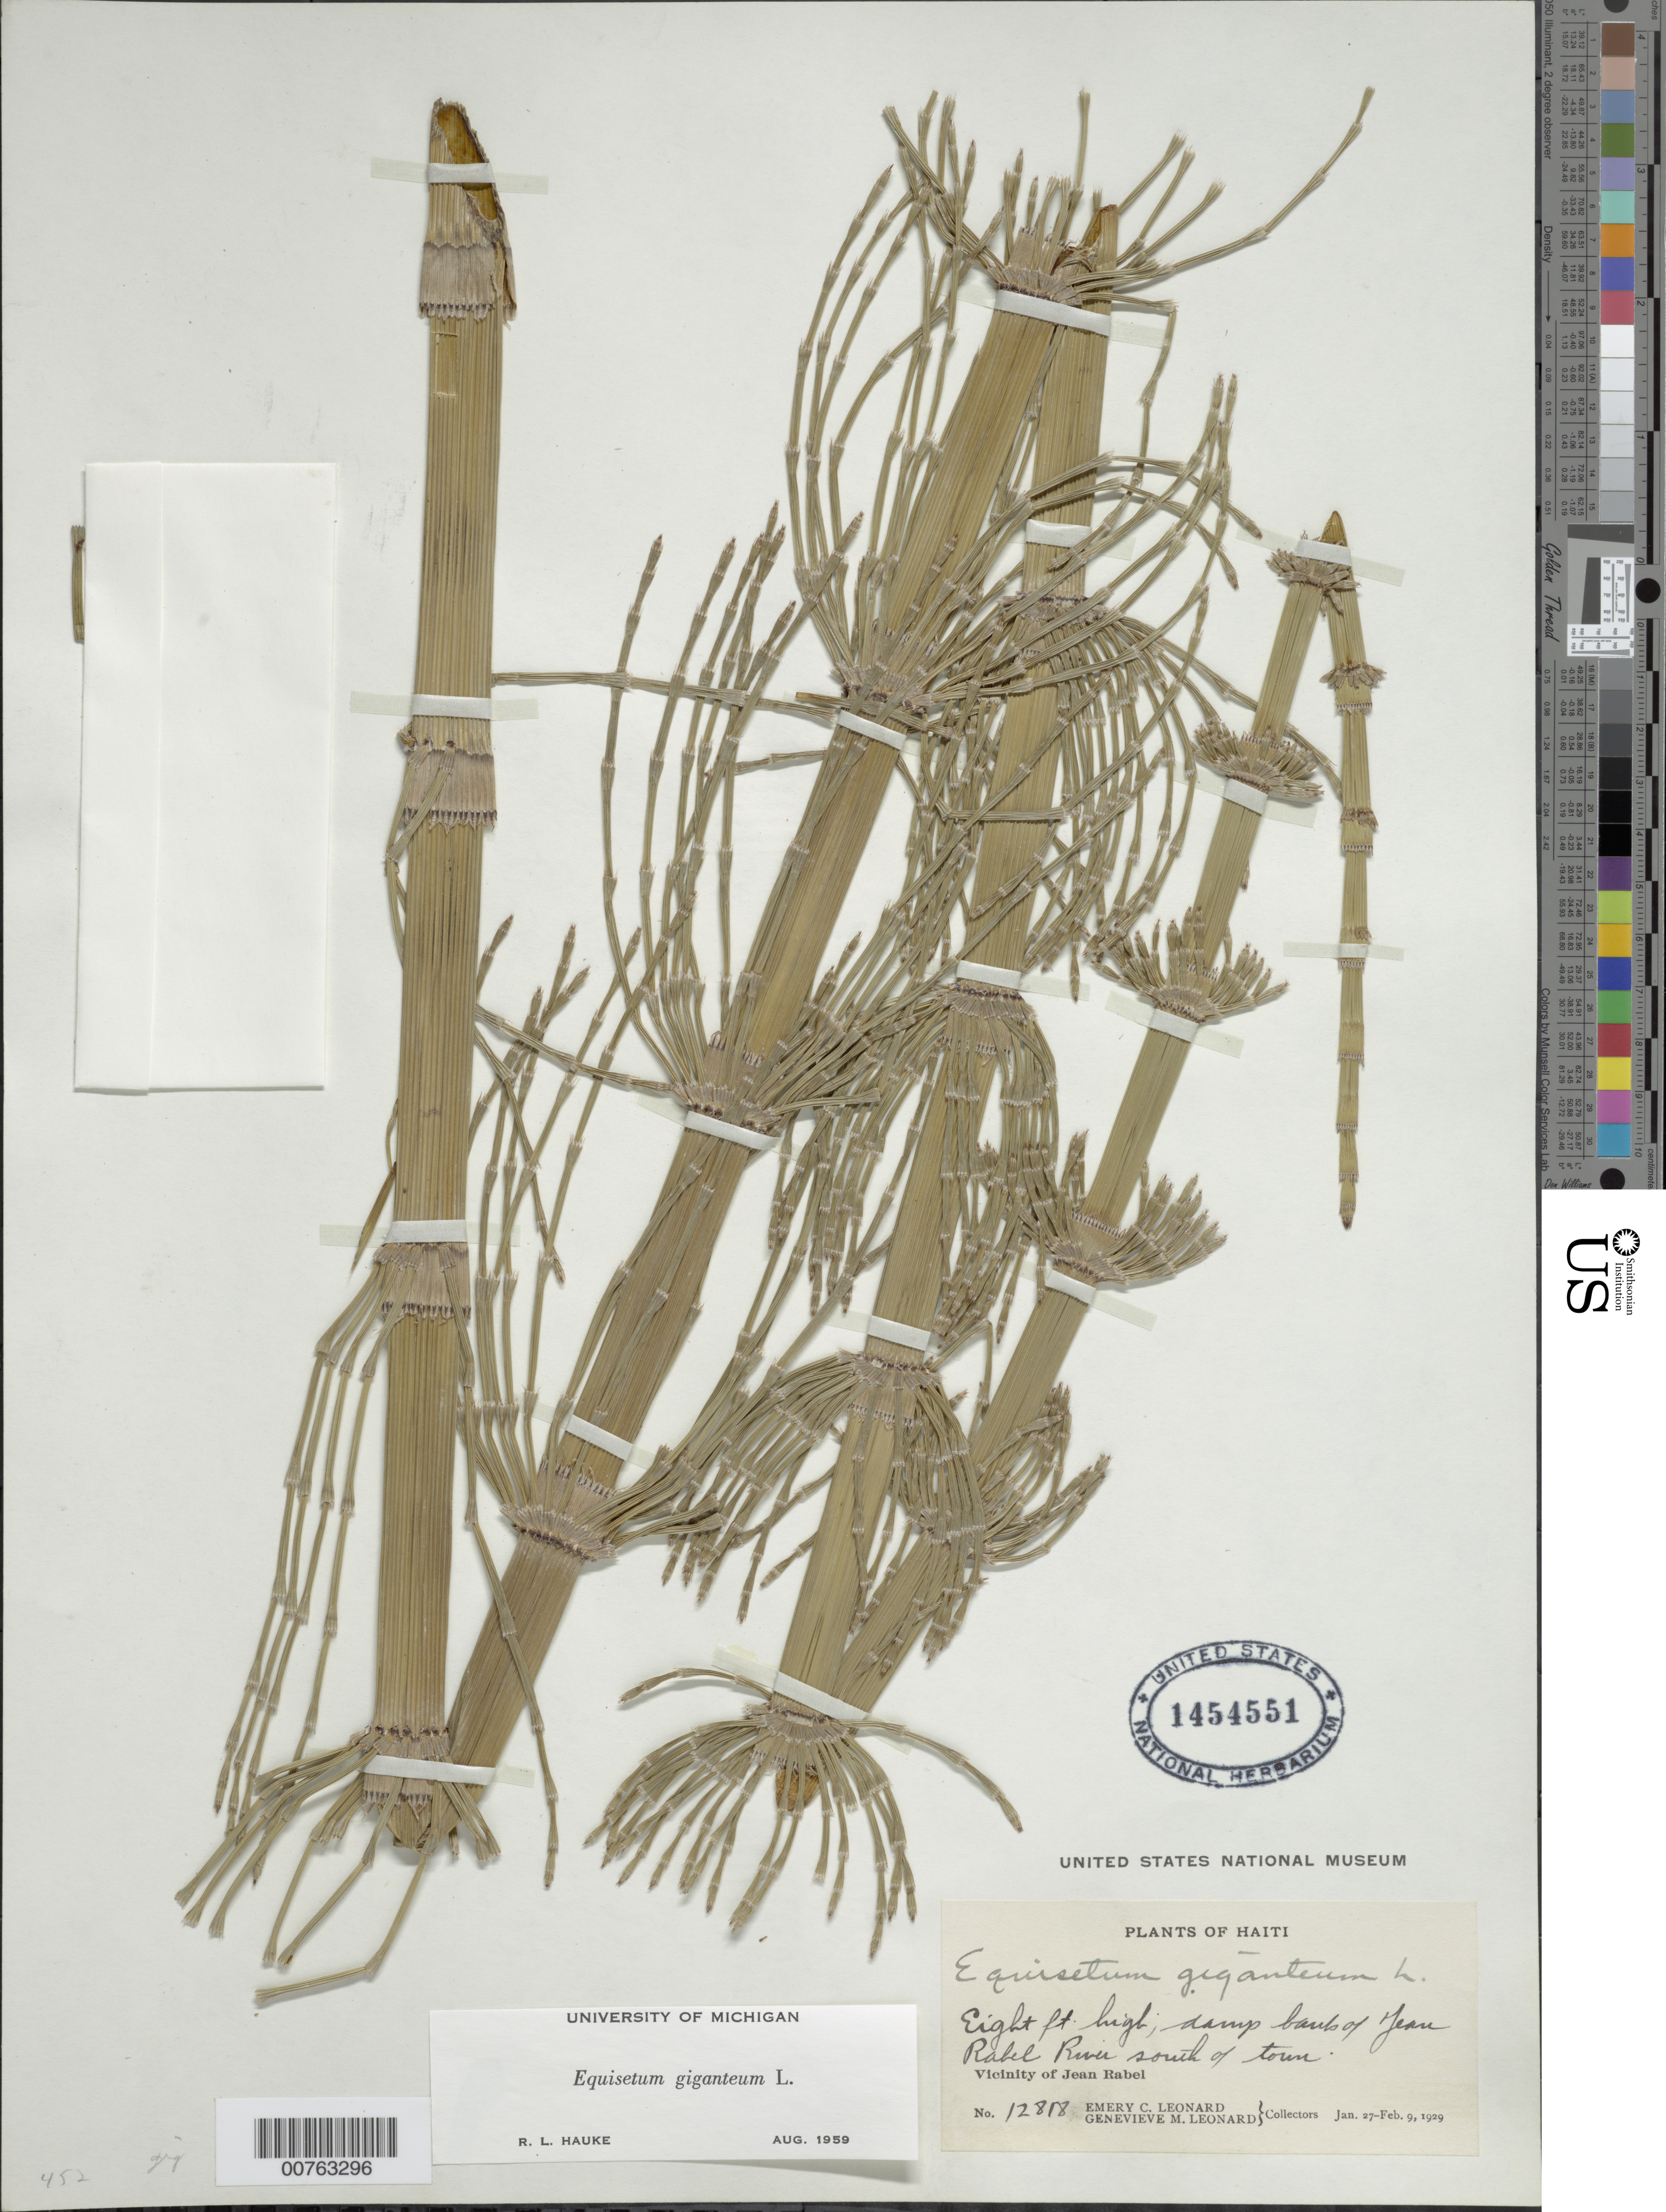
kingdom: Plantae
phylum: Tracheophyta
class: Polypodiopsida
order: Equisetales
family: Equisetaceae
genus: Equisetum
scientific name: Equisetum giganteum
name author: L.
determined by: Hauke, R. L.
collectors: E. C. Leonard & G. M. Leonard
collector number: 12818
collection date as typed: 27 Feb 1929 09 Feb 1929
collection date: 1929-02-09/1929-02-27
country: Haiti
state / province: Nord-Óuest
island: Hispaniola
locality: Vicinity of Jean Rabel; damp banks of Jean Rabel river, south of town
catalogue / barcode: US 1454551